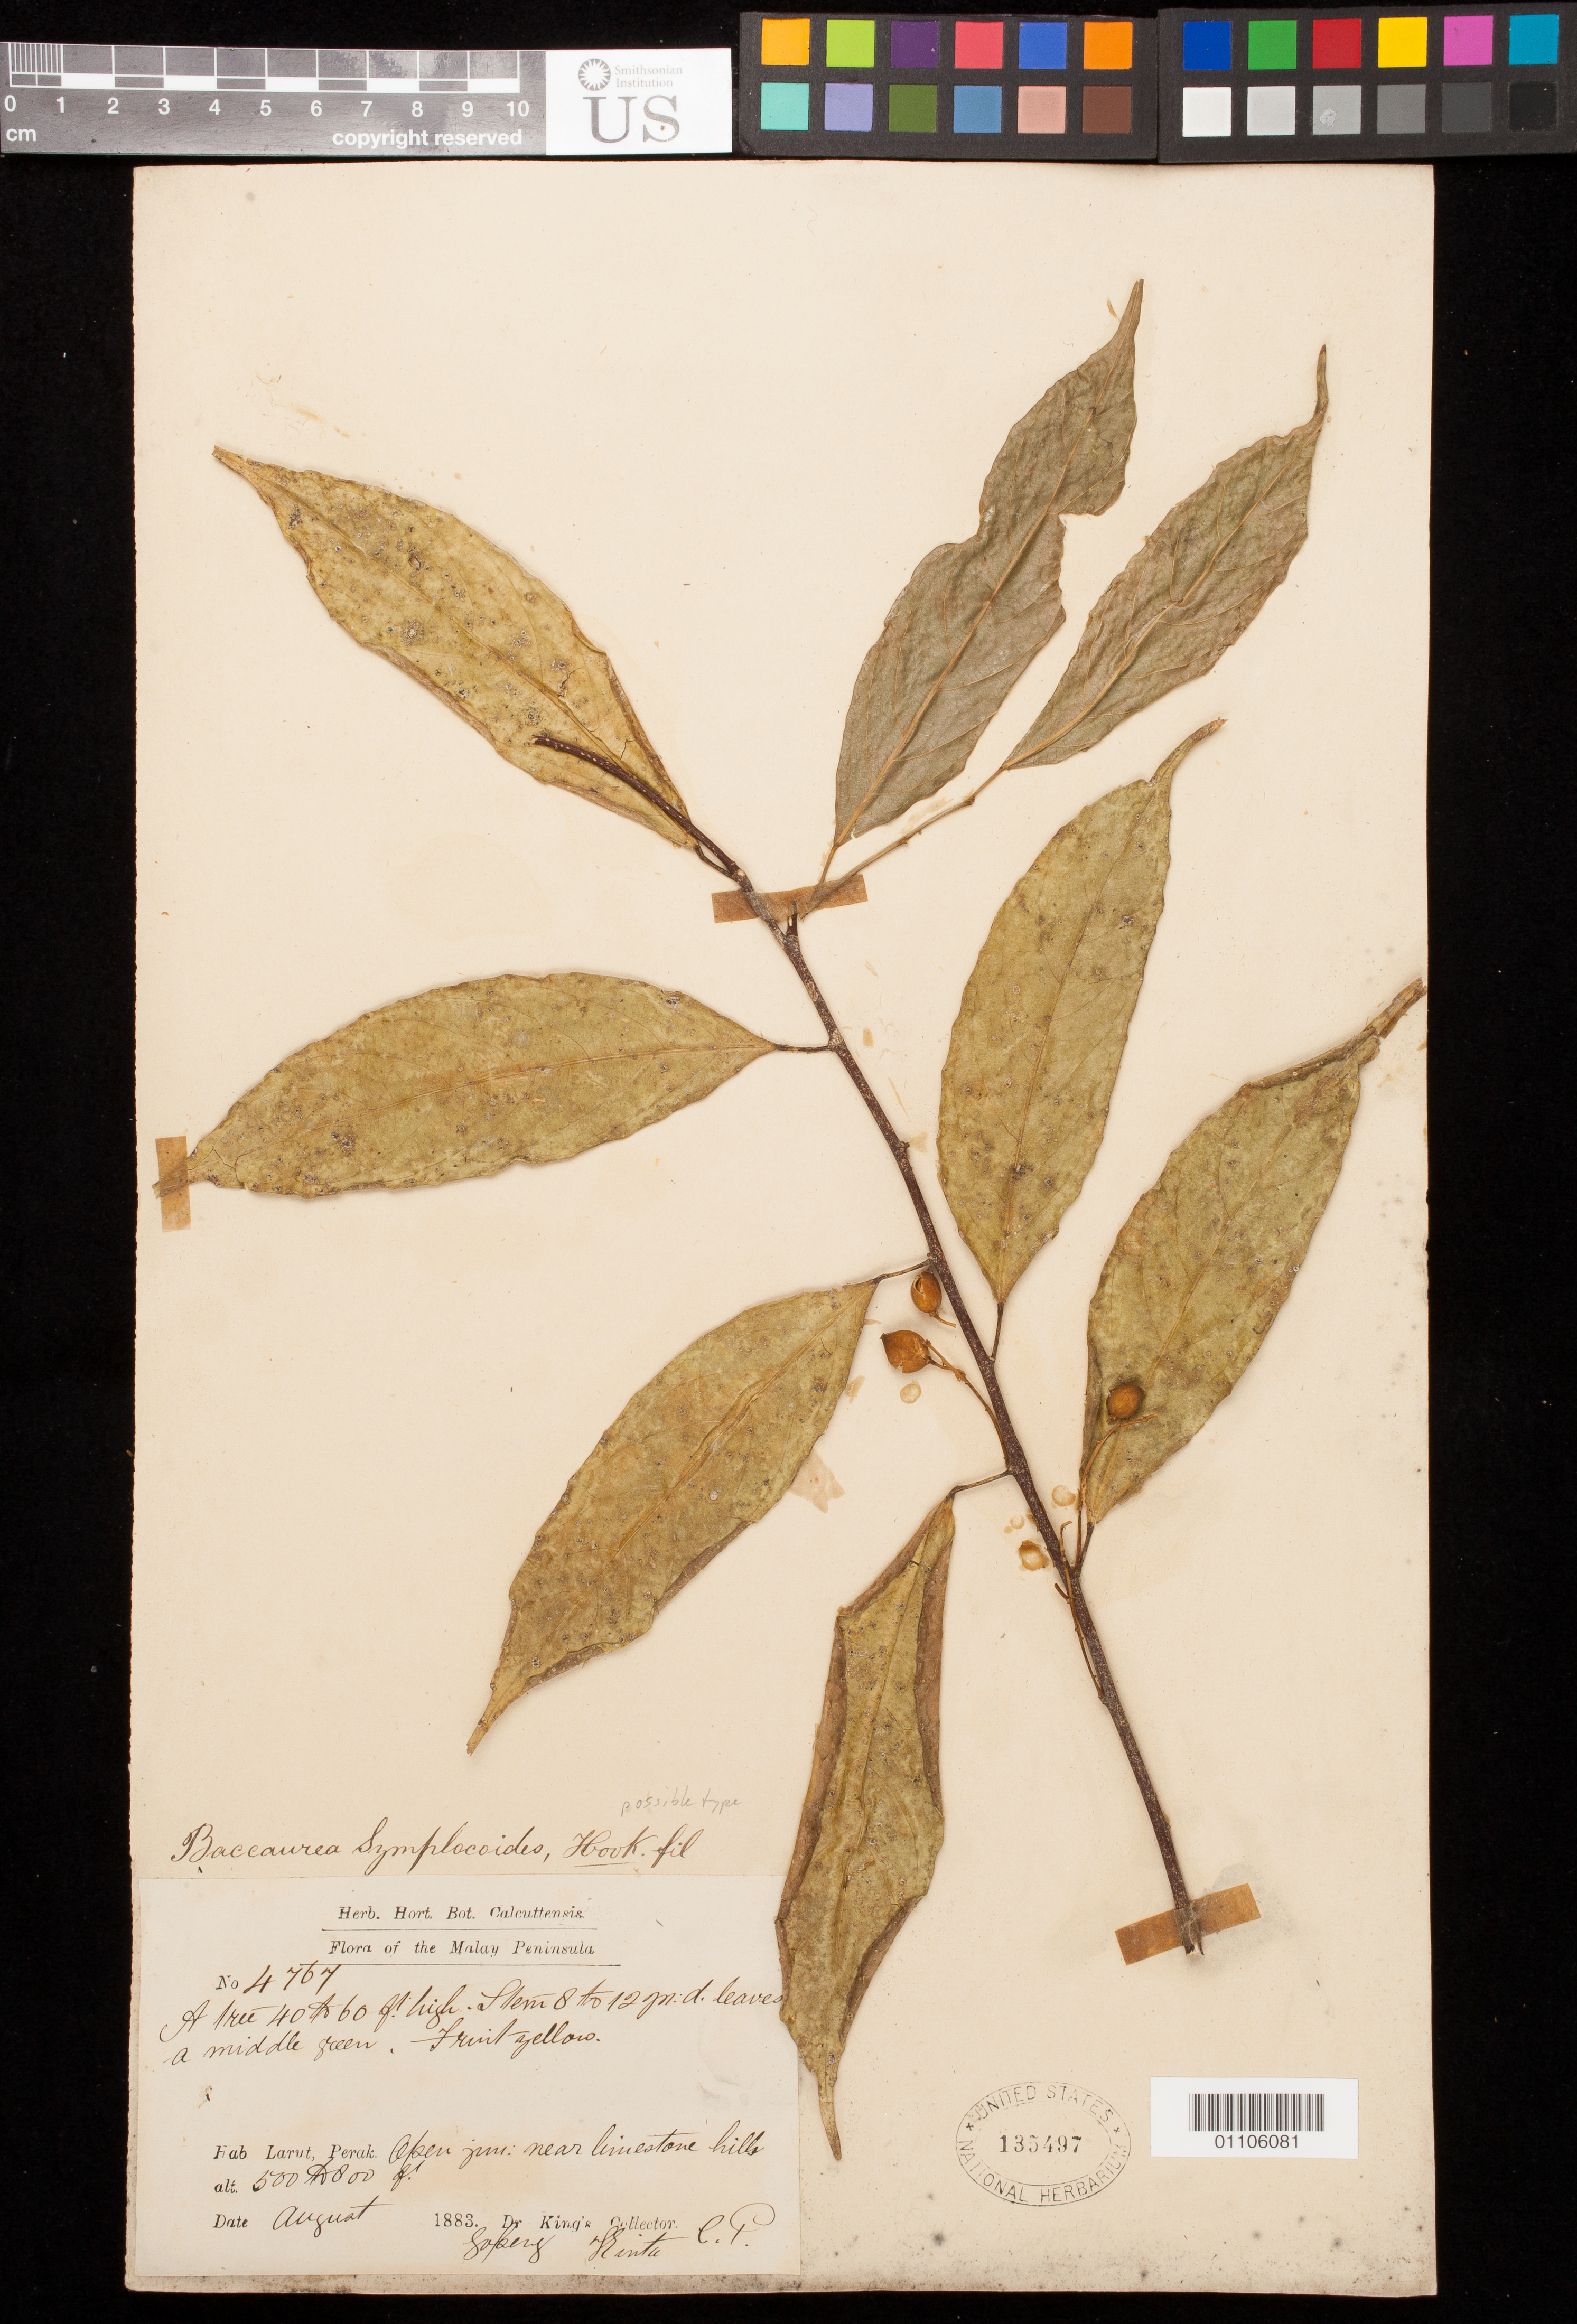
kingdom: Plantae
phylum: Tracheophyta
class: Magnoliopsida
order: Malpighiales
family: Phyllanthaceae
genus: Baccaurea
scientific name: Baccaurea symplocoides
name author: Hook. f.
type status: Syntype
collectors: Dr. King's collector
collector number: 4767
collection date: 1883-08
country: Malaysia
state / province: Perak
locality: Larut, Perak. Gopeng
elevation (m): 152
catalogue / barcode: US 135497